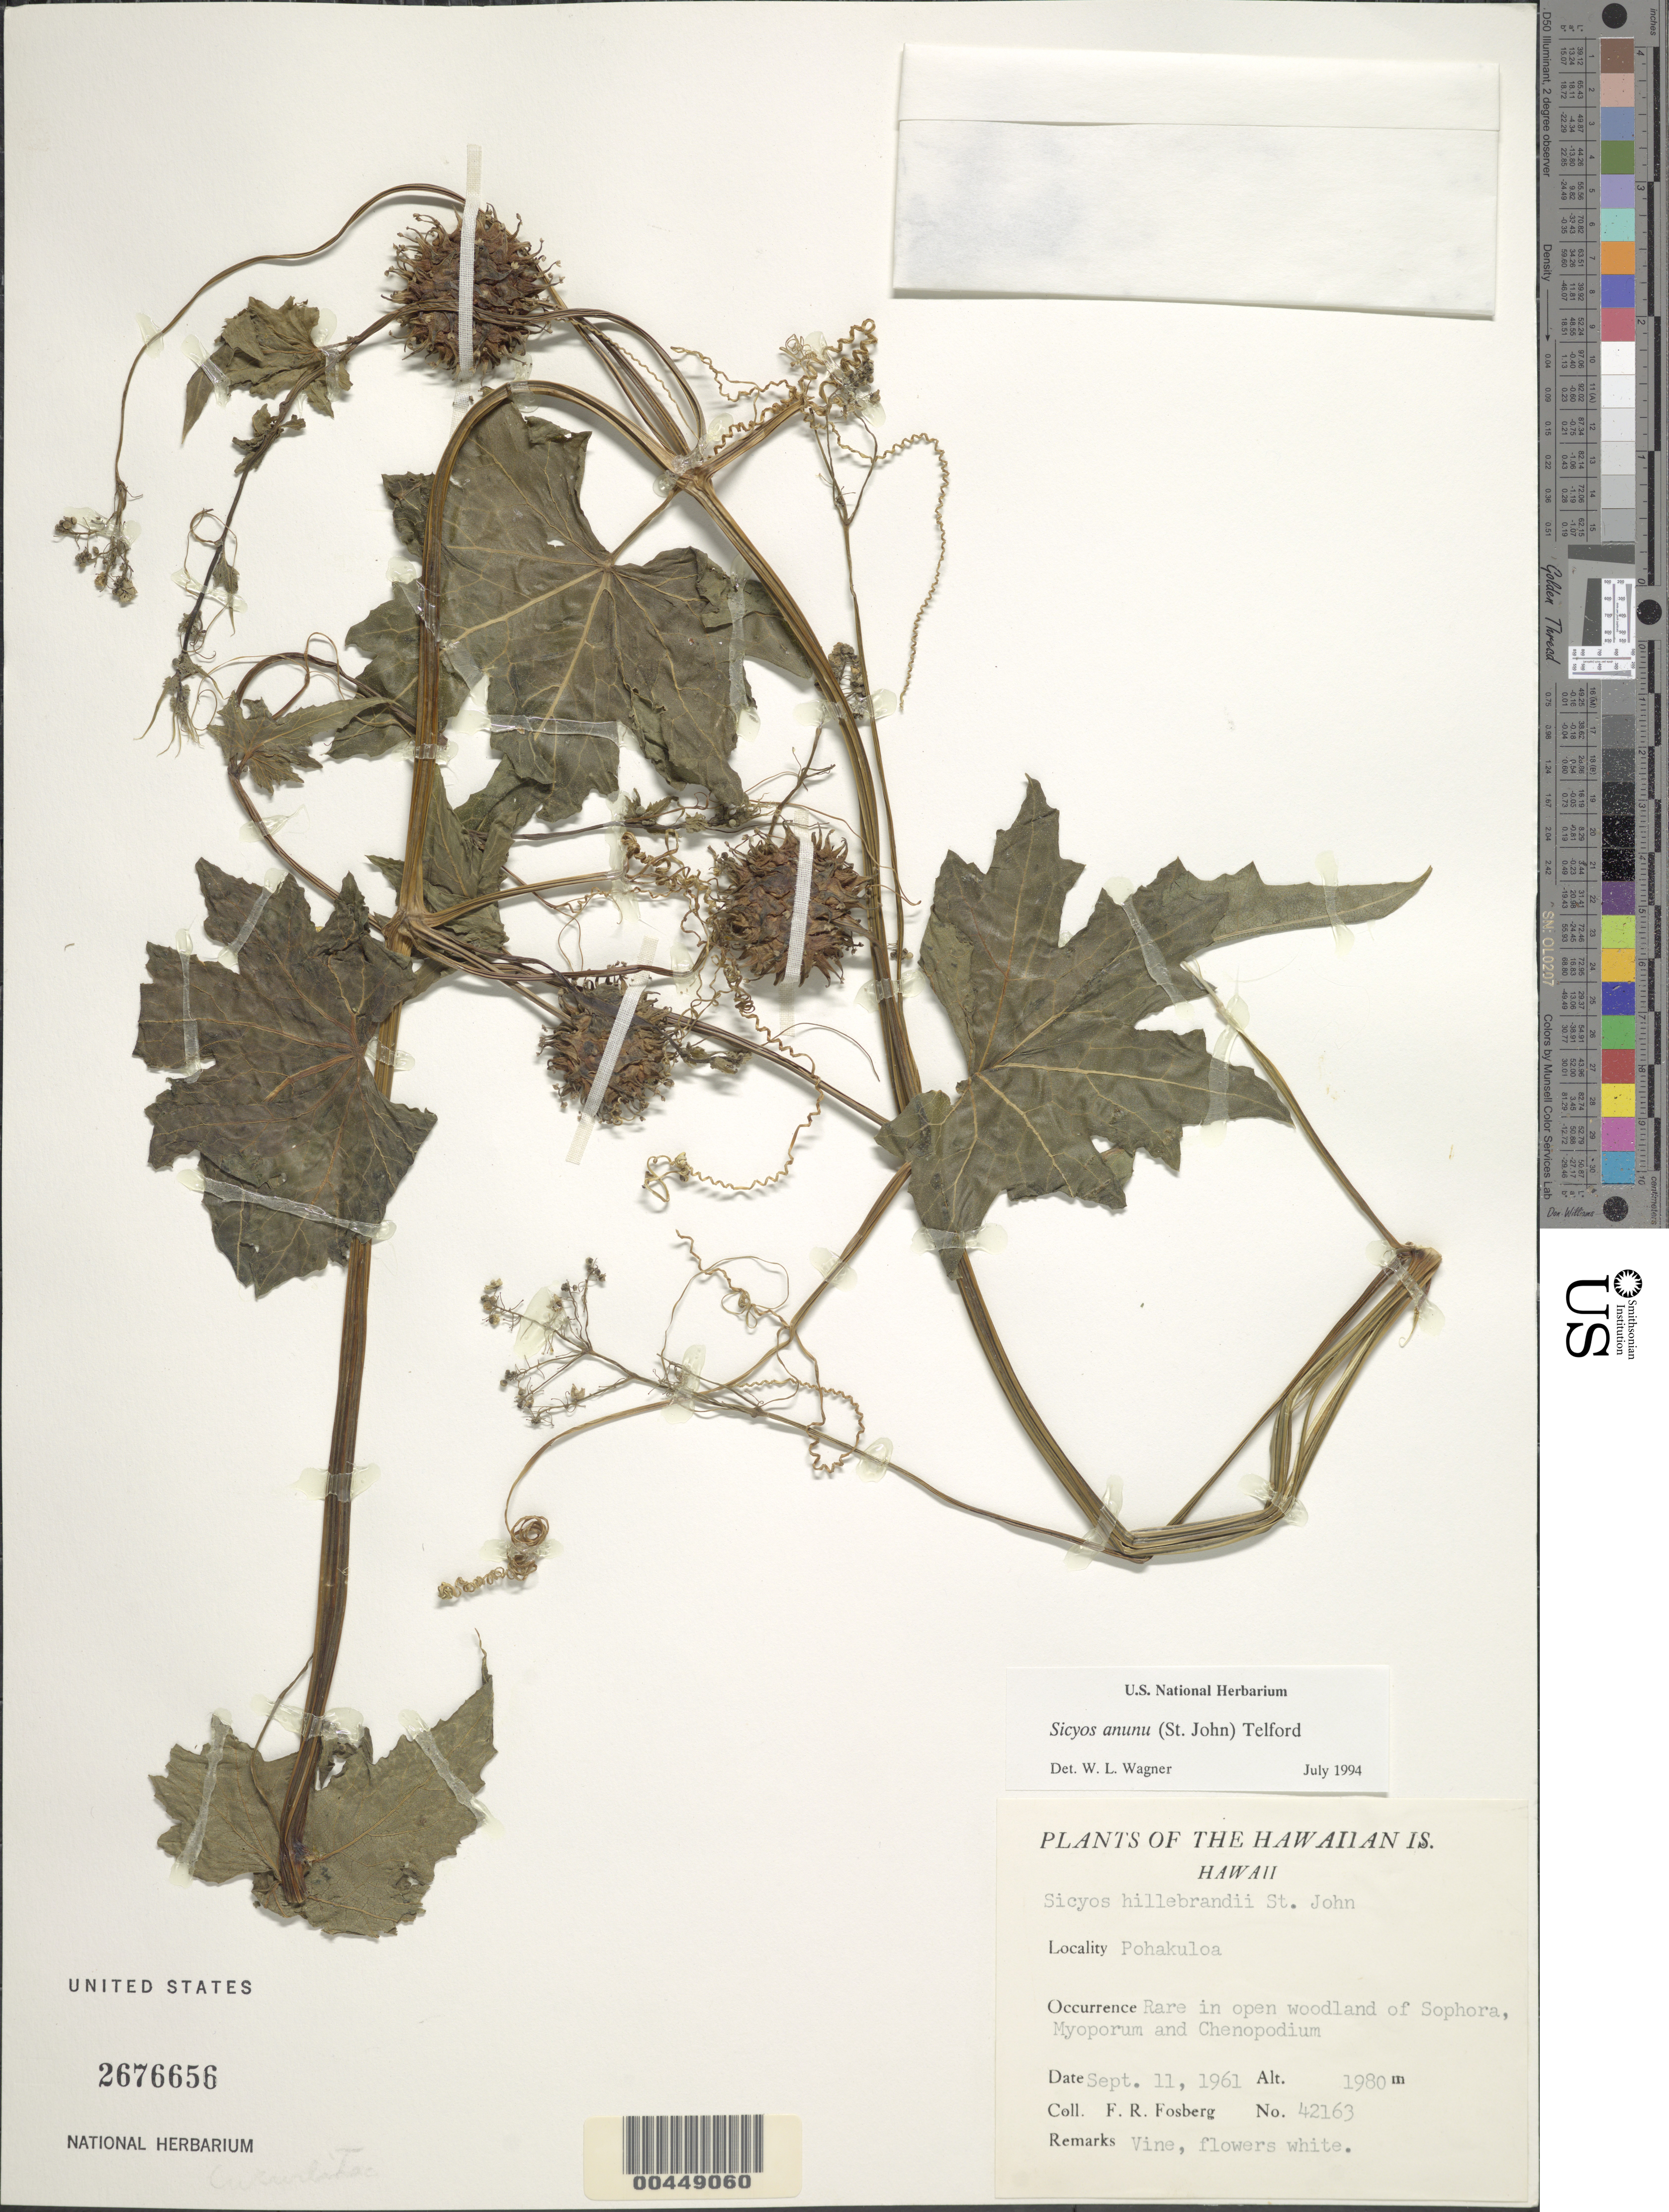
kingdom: Plantae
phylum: Tracheophyta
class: Magnoliopsida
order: Cucurbitales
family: Cucurbitaceae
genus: Sicyos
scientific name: Sicyos anunu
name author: (H. St. John) I. Telford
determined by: Wagner, W. L., (BOT), Smithsonian Institution - National Museum of Natural History (UNITED STATES)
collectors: F. R. Fosberg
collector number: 42163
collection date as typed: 11 Sep 1961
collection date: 1961-09-11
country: United States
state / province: Hawaii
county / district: Hawaii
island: Hawaii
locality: Pohakuloa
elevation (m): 1980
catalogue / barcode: US 2676656